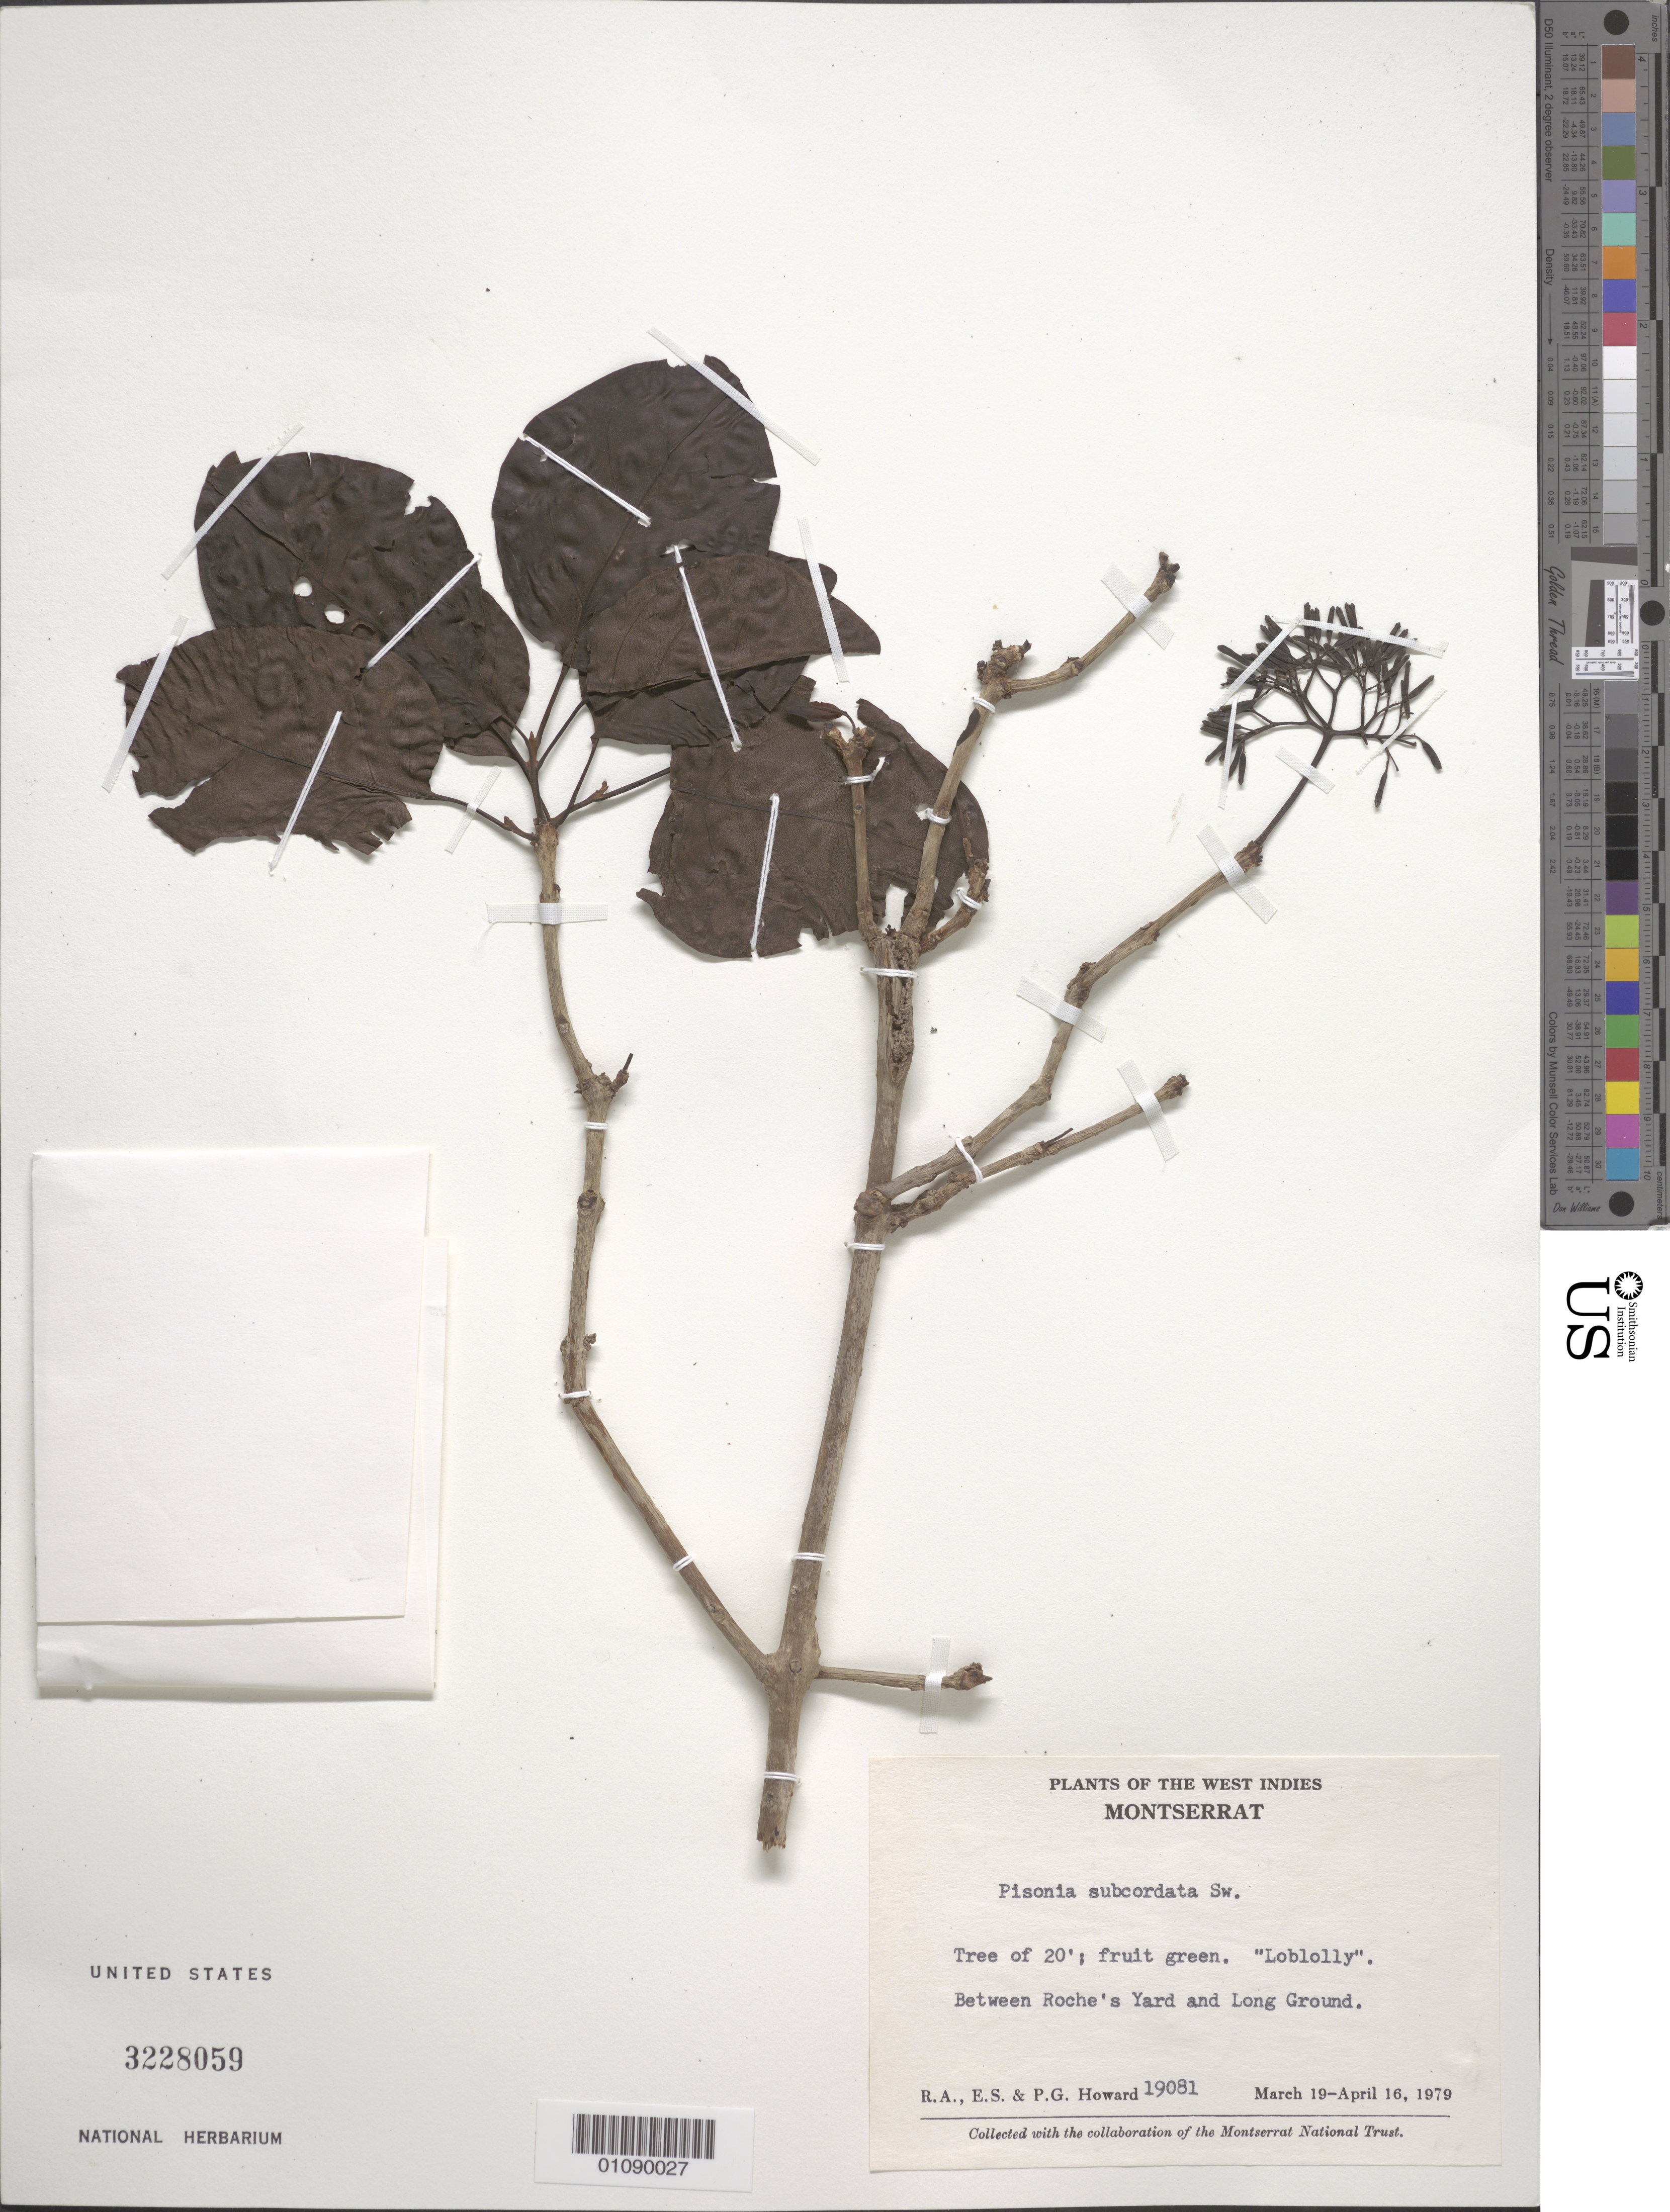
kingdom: Plantae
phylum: Tracheophyta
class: Magnoliopsida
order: Caryophyllales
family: Nyctaginaceae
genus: Pisonia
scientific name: Pisonia subcordata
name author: Sw.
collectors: R. A. Howard, E. S. Howard & P. Howard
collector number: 19081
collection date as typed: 19 Mar 1979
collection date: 1979-03-19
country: Montserrat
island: Montserrat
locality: Between Roche's Yard and Long Ground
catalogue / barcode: US 3228059